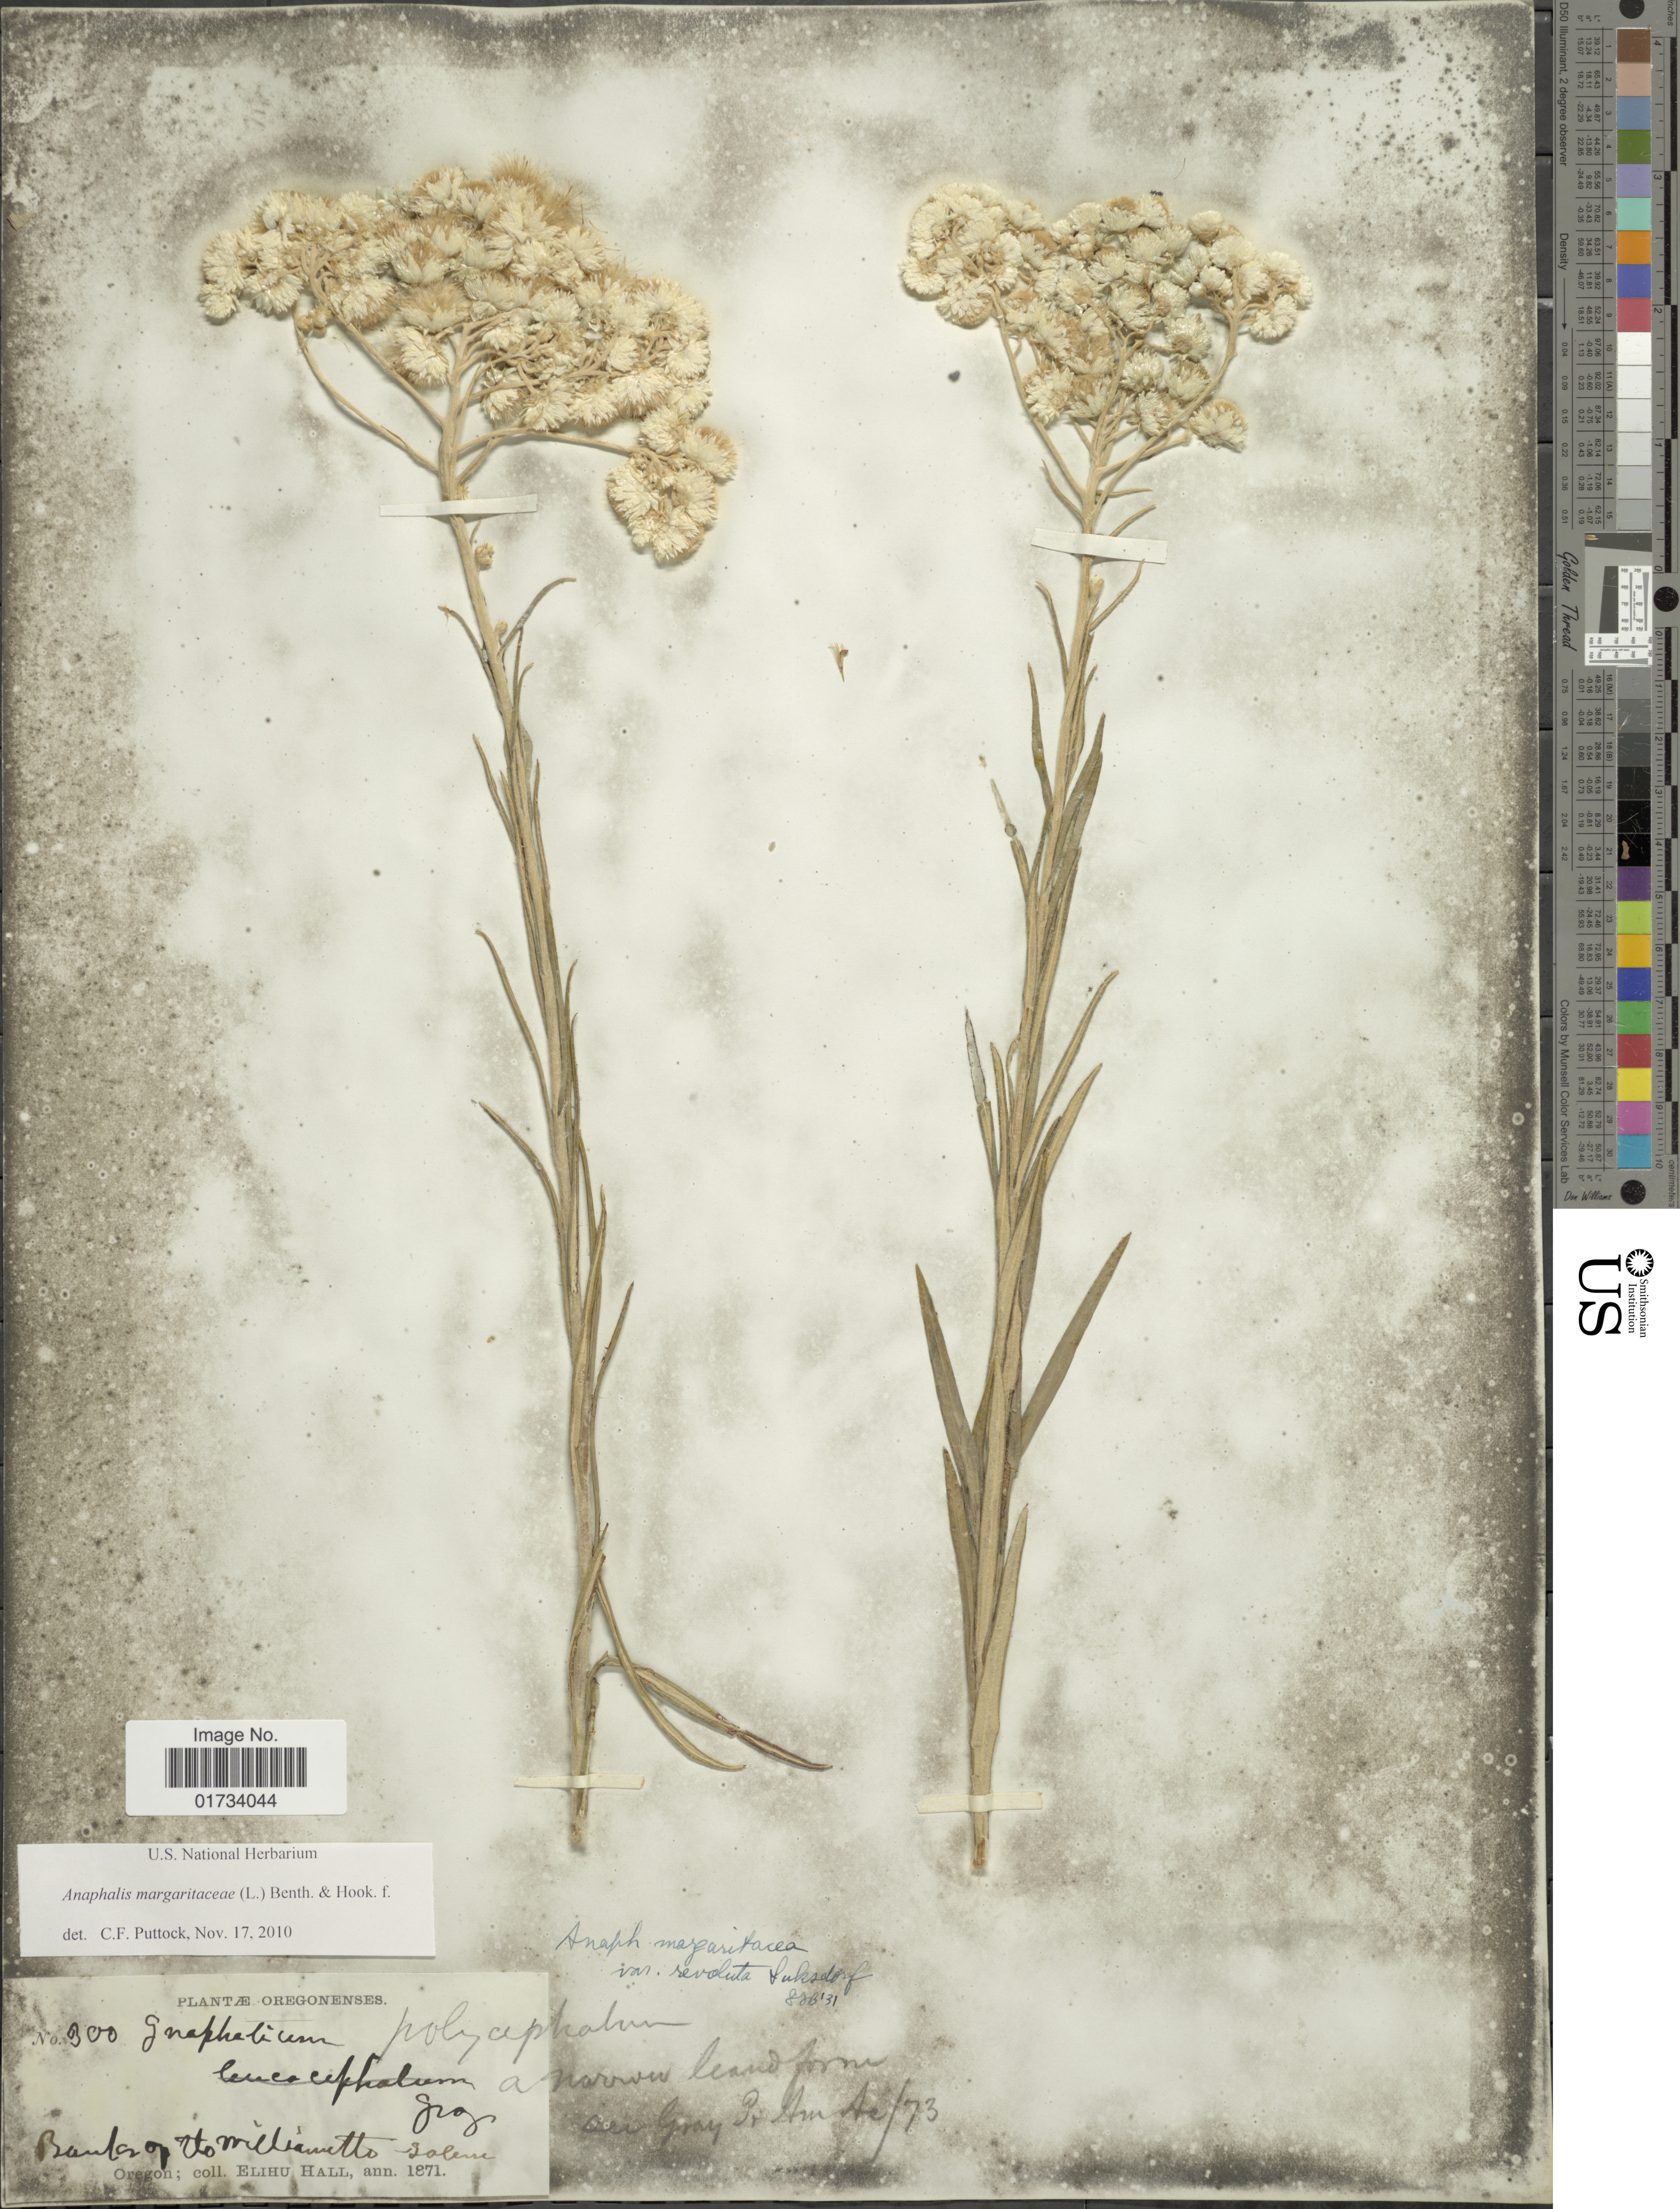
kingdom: Plantae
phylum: Tracheophyta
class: Magnoliopsida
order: Asterales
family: Asteraceae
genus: Anaphalis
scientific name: Anaphalis margaritacea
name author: (L.) Benth. & Hook. f.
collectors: E. Hall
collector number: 300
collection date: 1871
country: United States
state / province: Oregon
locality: Banks of Mts. Milliametto, Salem